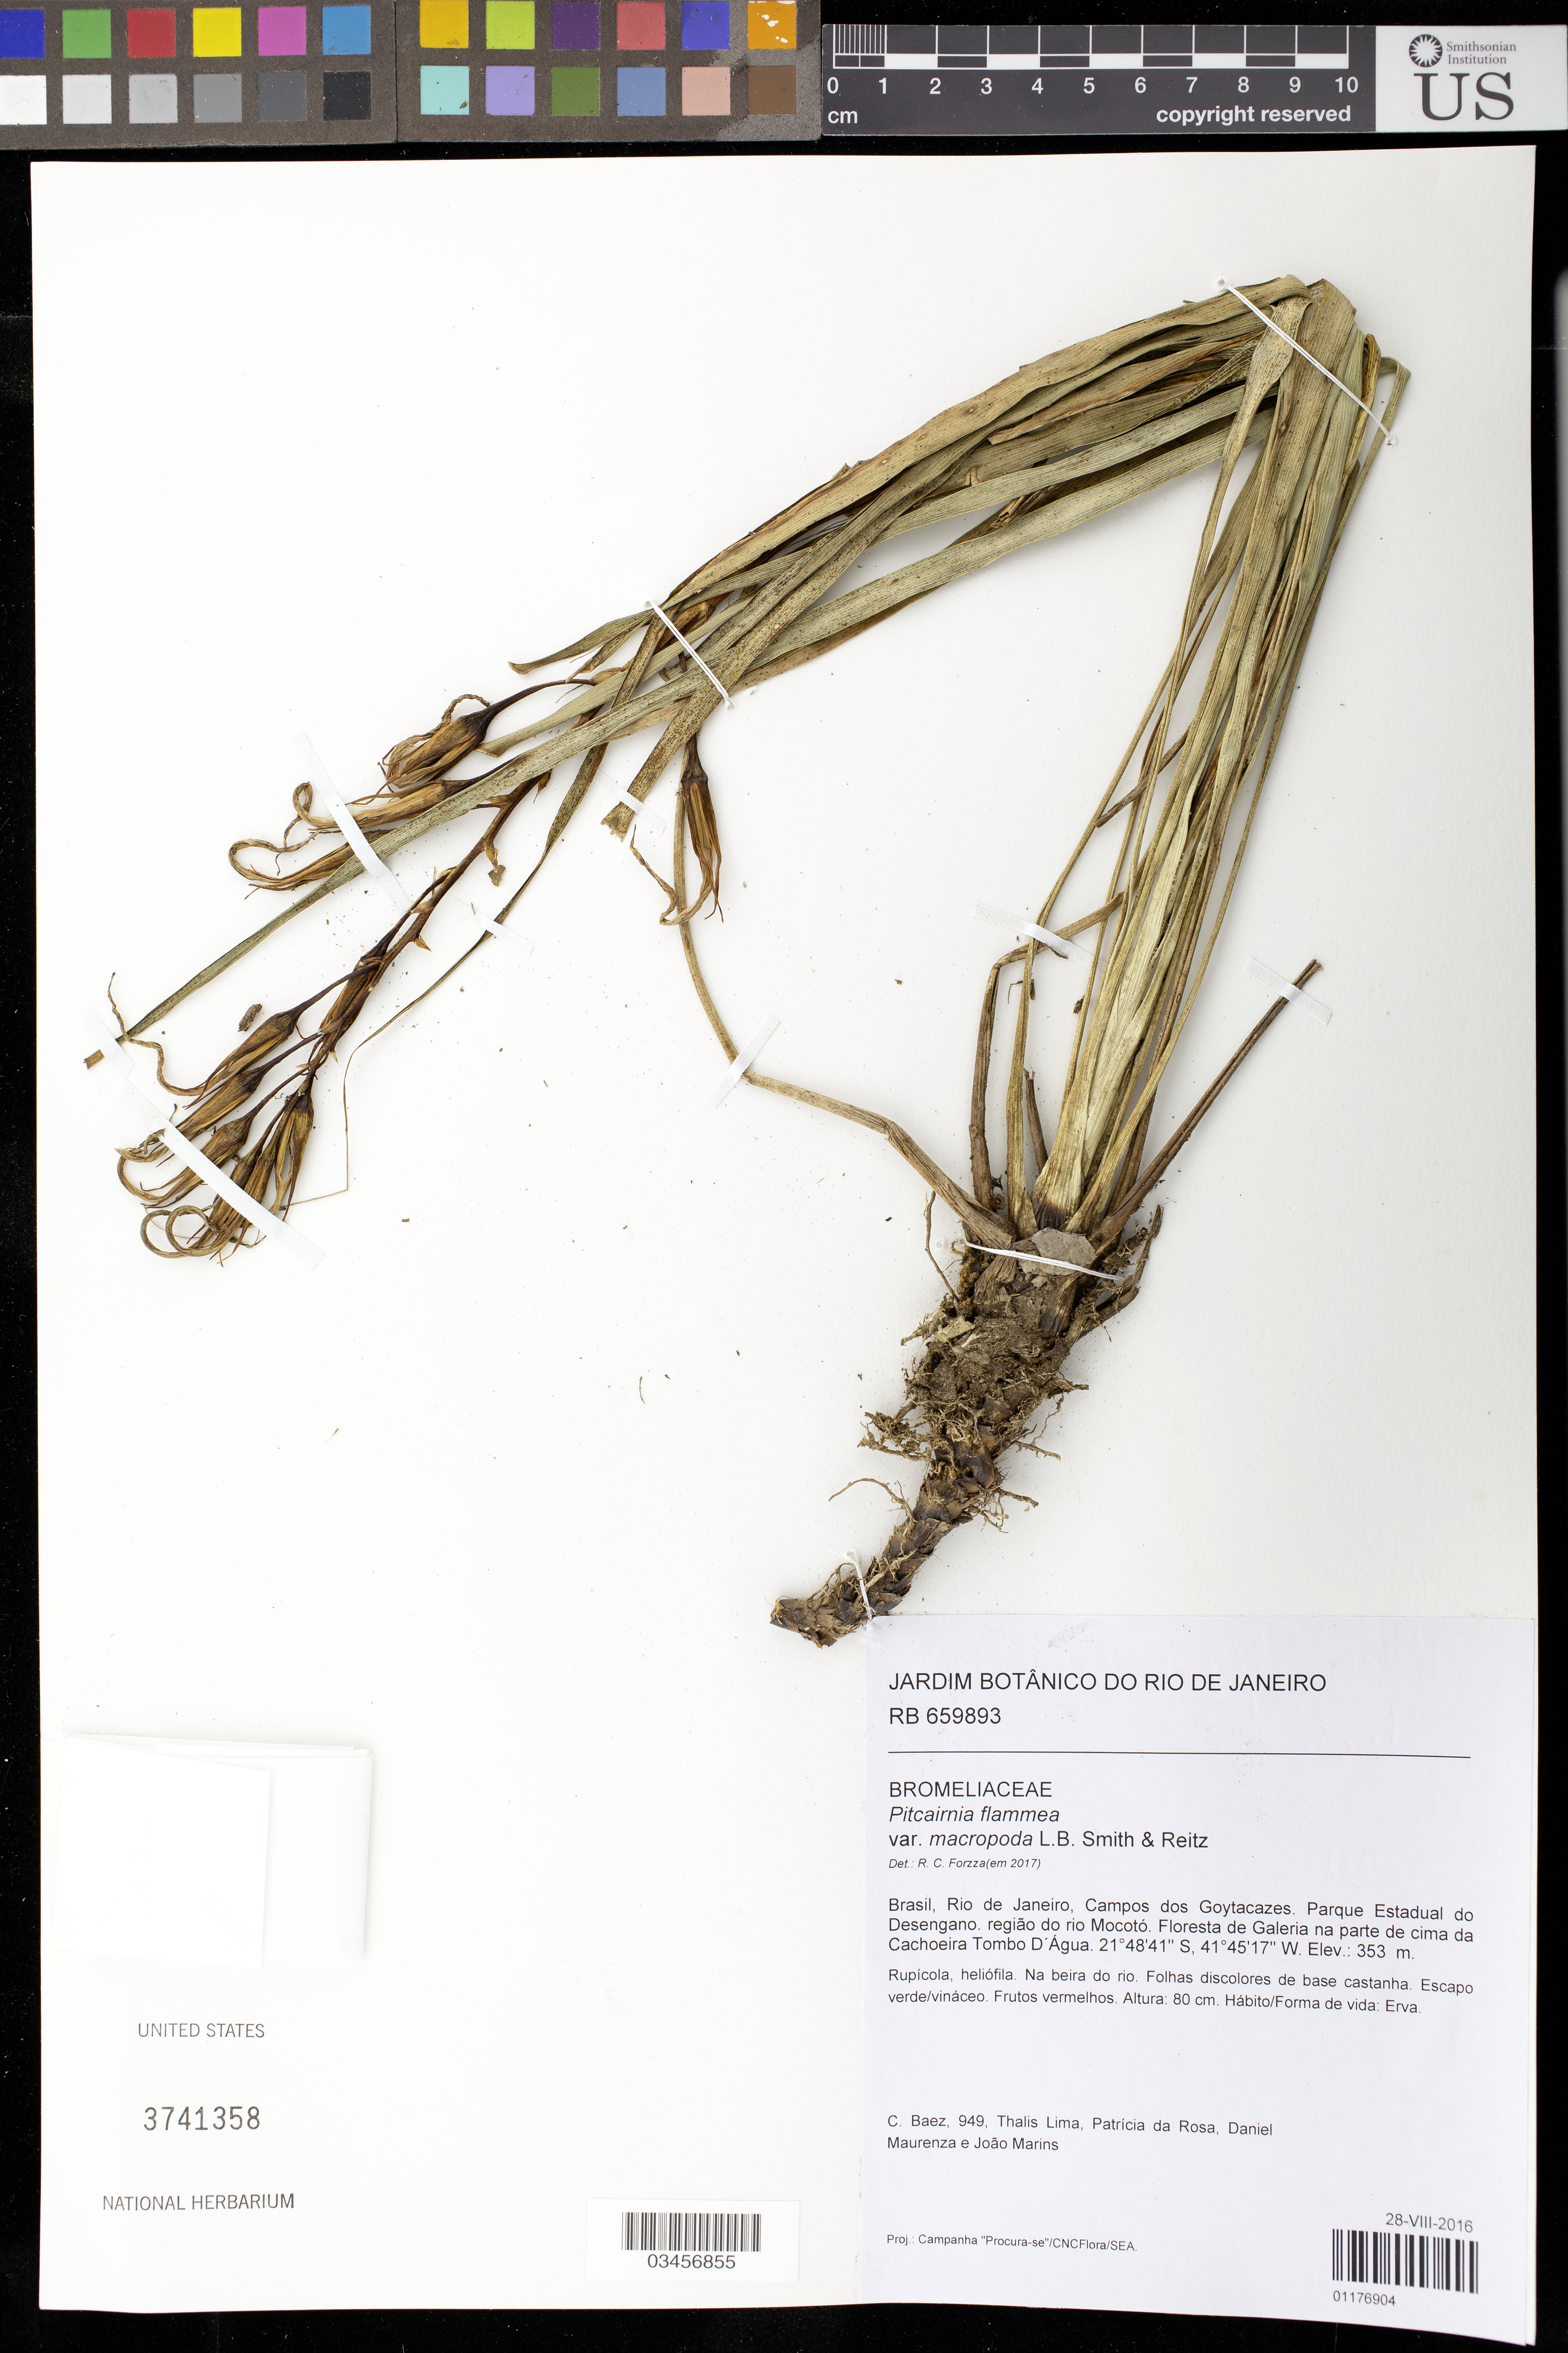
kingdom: Plantae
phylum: Tracheophyta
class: Liliopsida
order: Poales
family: Bromeliaceae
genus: Pitcairnia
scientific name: Pitcairnia flammea var. macropoda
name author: L.B. Sm. & Reitz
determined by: Forzza, R. C.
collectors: C. Baez, T. Lima, P. da Rosa, D. Maurenza & J. Marins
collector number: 949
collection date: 2016-08-28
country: Brazil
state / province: Rio de Janeiro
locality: Campos dos Goytacazes. Parque Estadual do Desengano, região do rio Mocotó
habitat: Floresta de galeria na parte de coma da cachoeira tombo d'agua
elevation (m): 353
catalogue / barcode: US 3741358